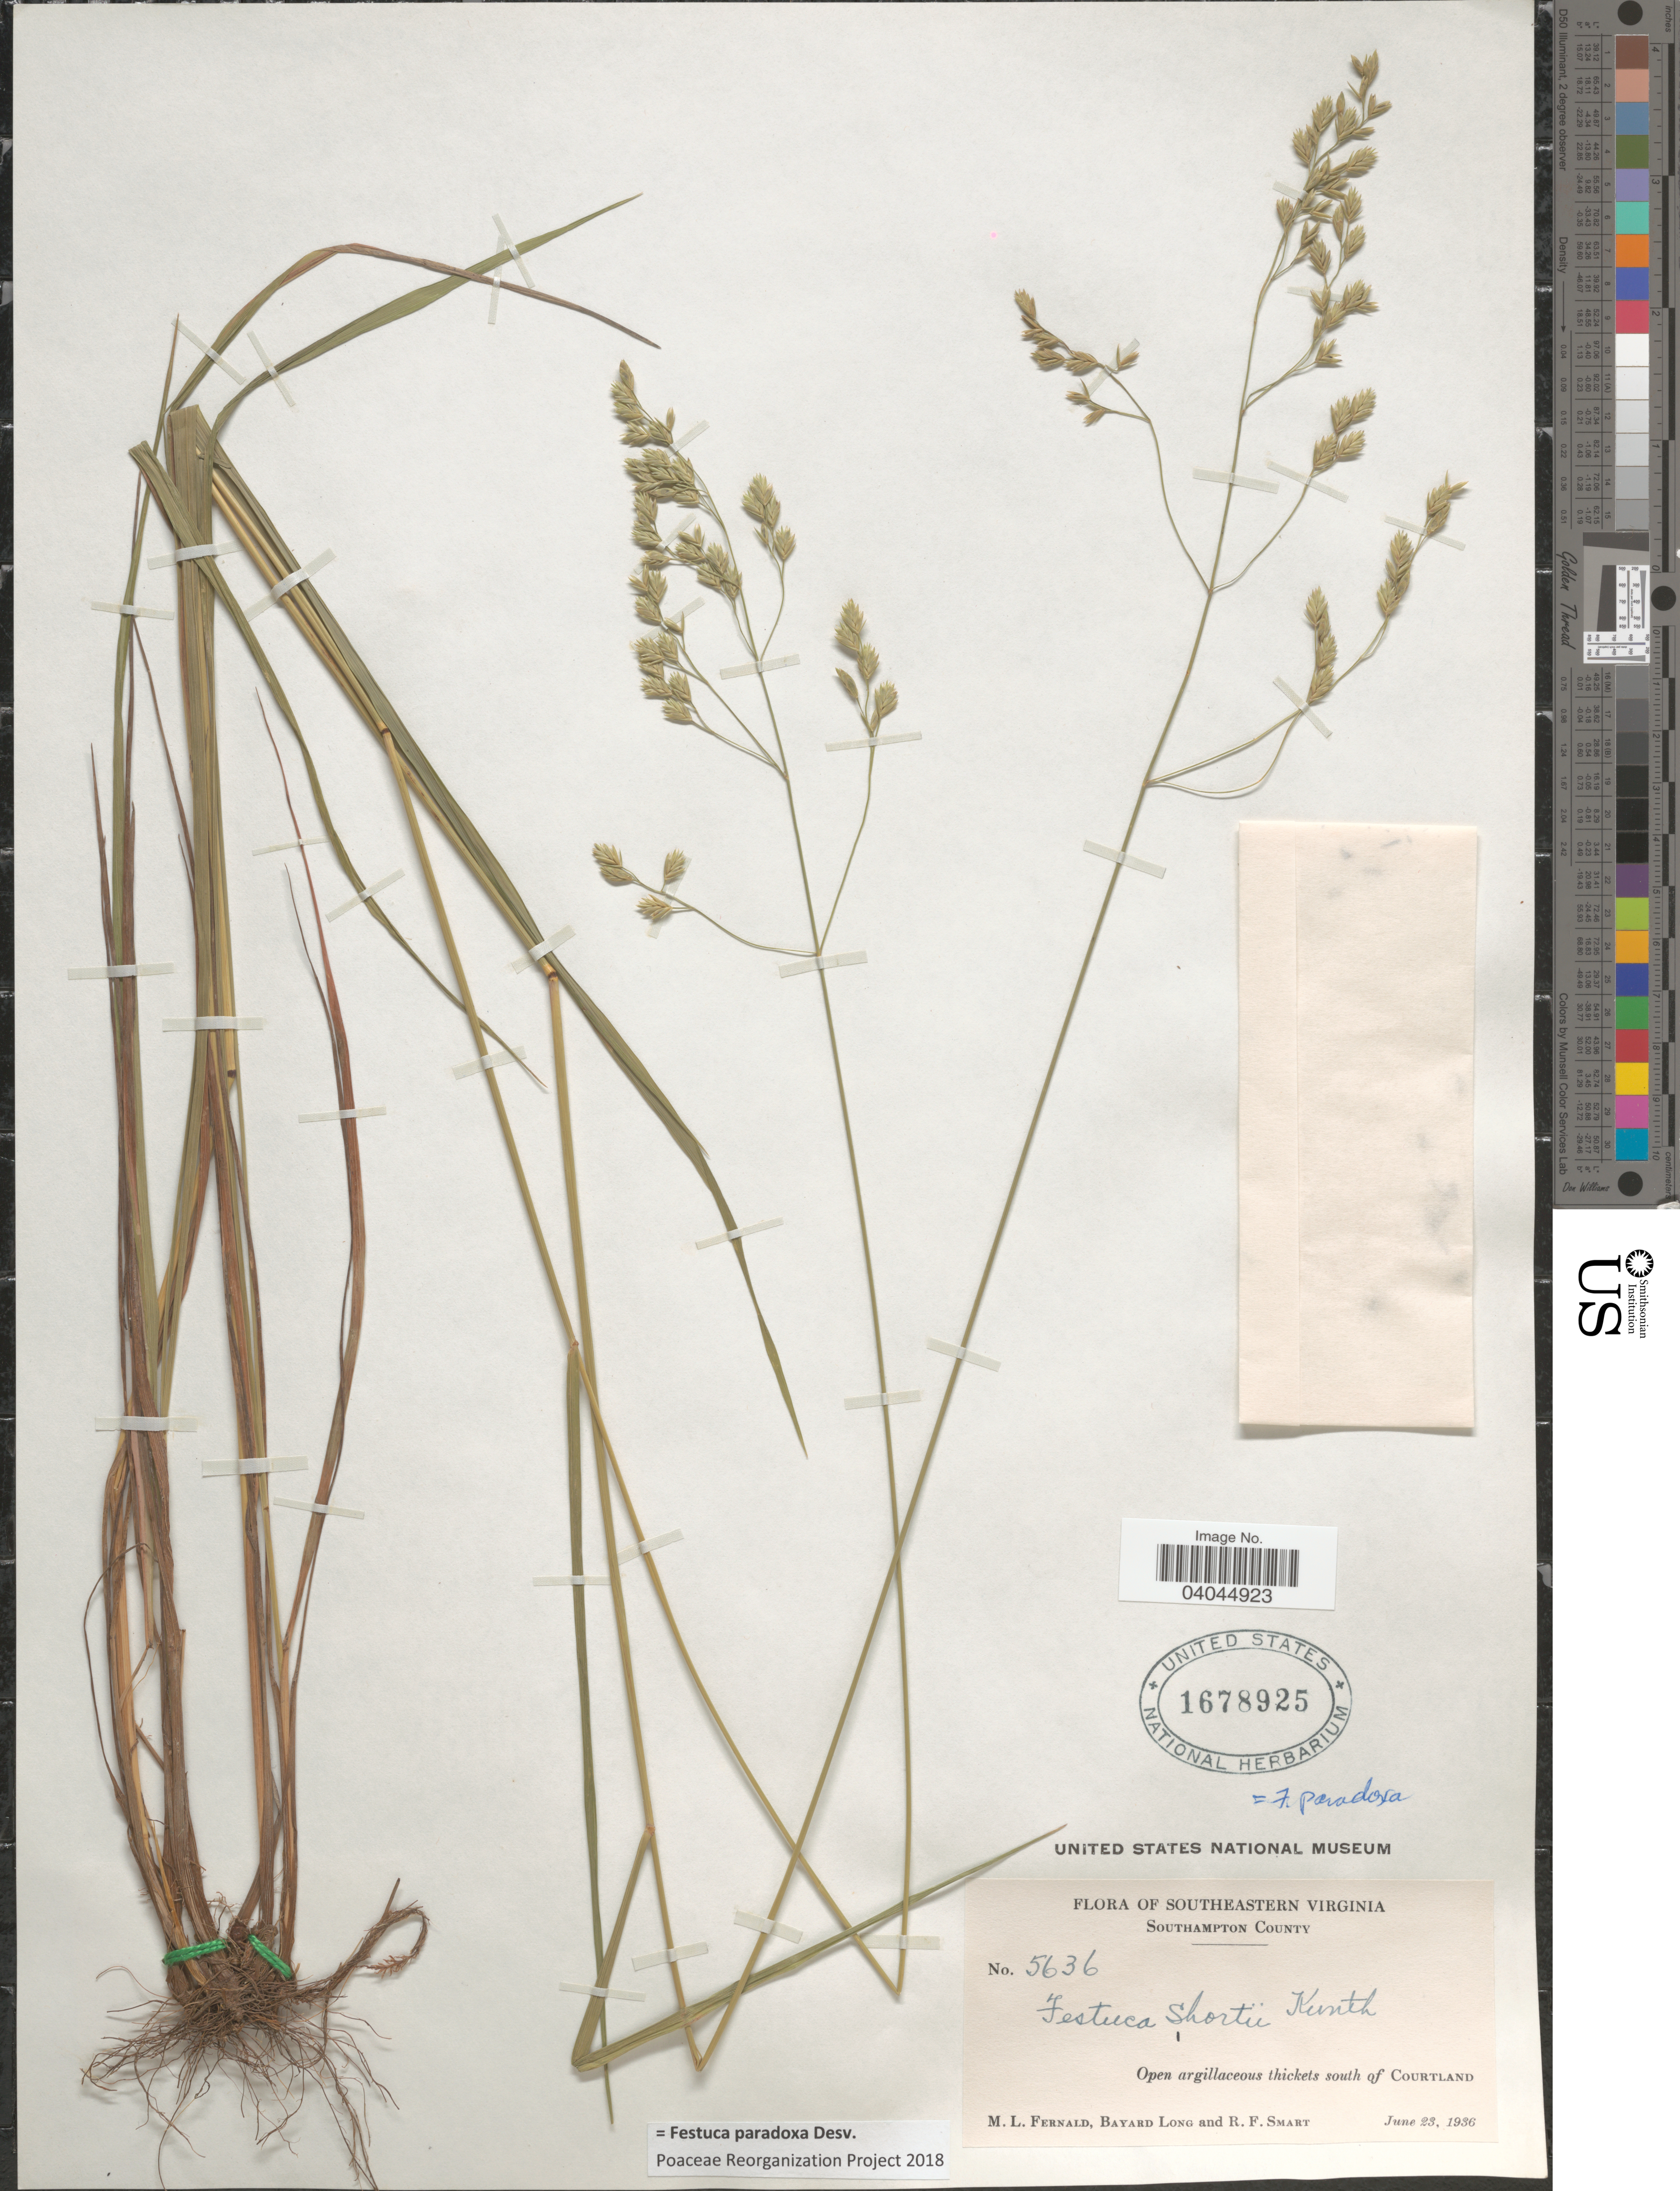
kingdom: Plantae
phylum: Tracheophyta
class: Liliopsida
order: Poales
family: Poaceae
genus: Festuca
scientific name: Festuca paradoxa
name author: Desv.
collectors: M. L. Fernald, B. Long & R. Smart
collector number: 5636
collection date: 1936-06-23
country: United States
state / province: Virginia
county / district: Southampton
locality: Southeastern Virginia. Southampton County. Open argillaceous thickets south of Courtland.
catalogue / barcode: US 1678925